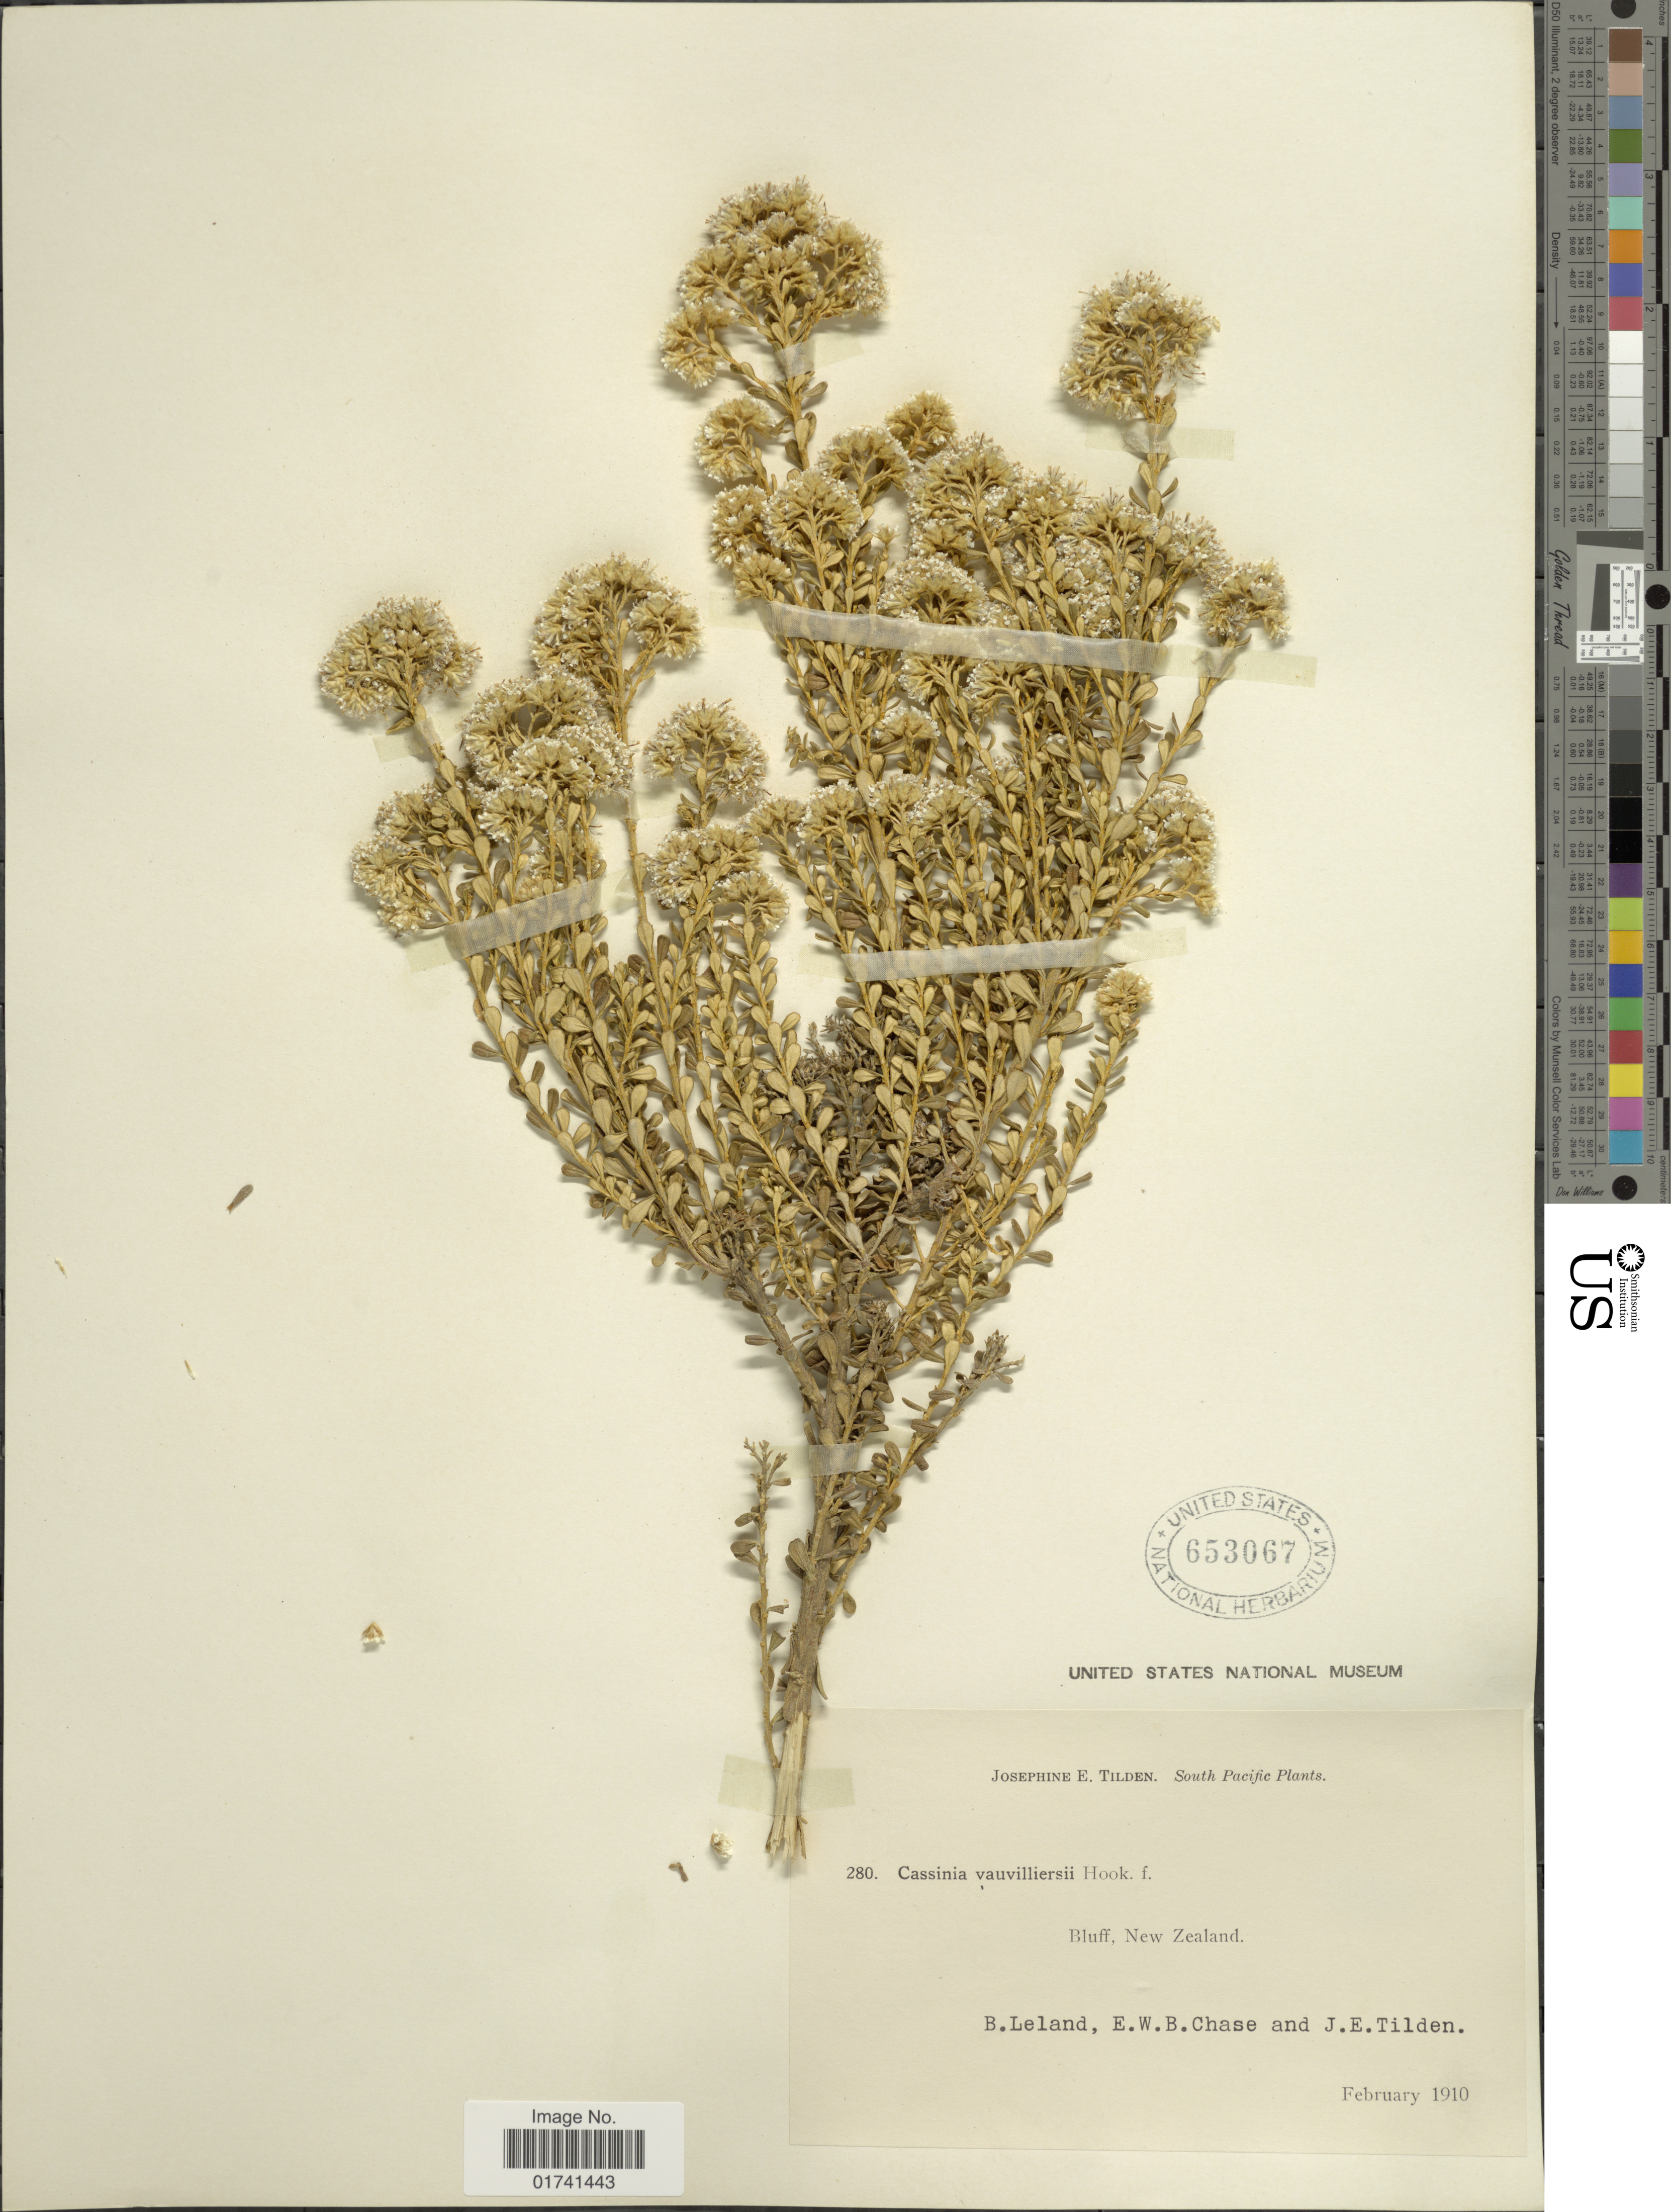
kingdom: Plantae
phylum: Tracheophyta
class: Magnoliopsida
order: Asterales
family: Asteraceae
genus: Cassinia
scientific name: Cassinia vauvilliersii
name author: Hook. f.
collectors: J. E. Tilden, B. Leland, E. W. Chase & J. E. Tilden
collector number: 280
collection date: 1910-02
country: New Zealand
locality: Bluff, South Pacific plants.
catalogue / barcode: US 653067